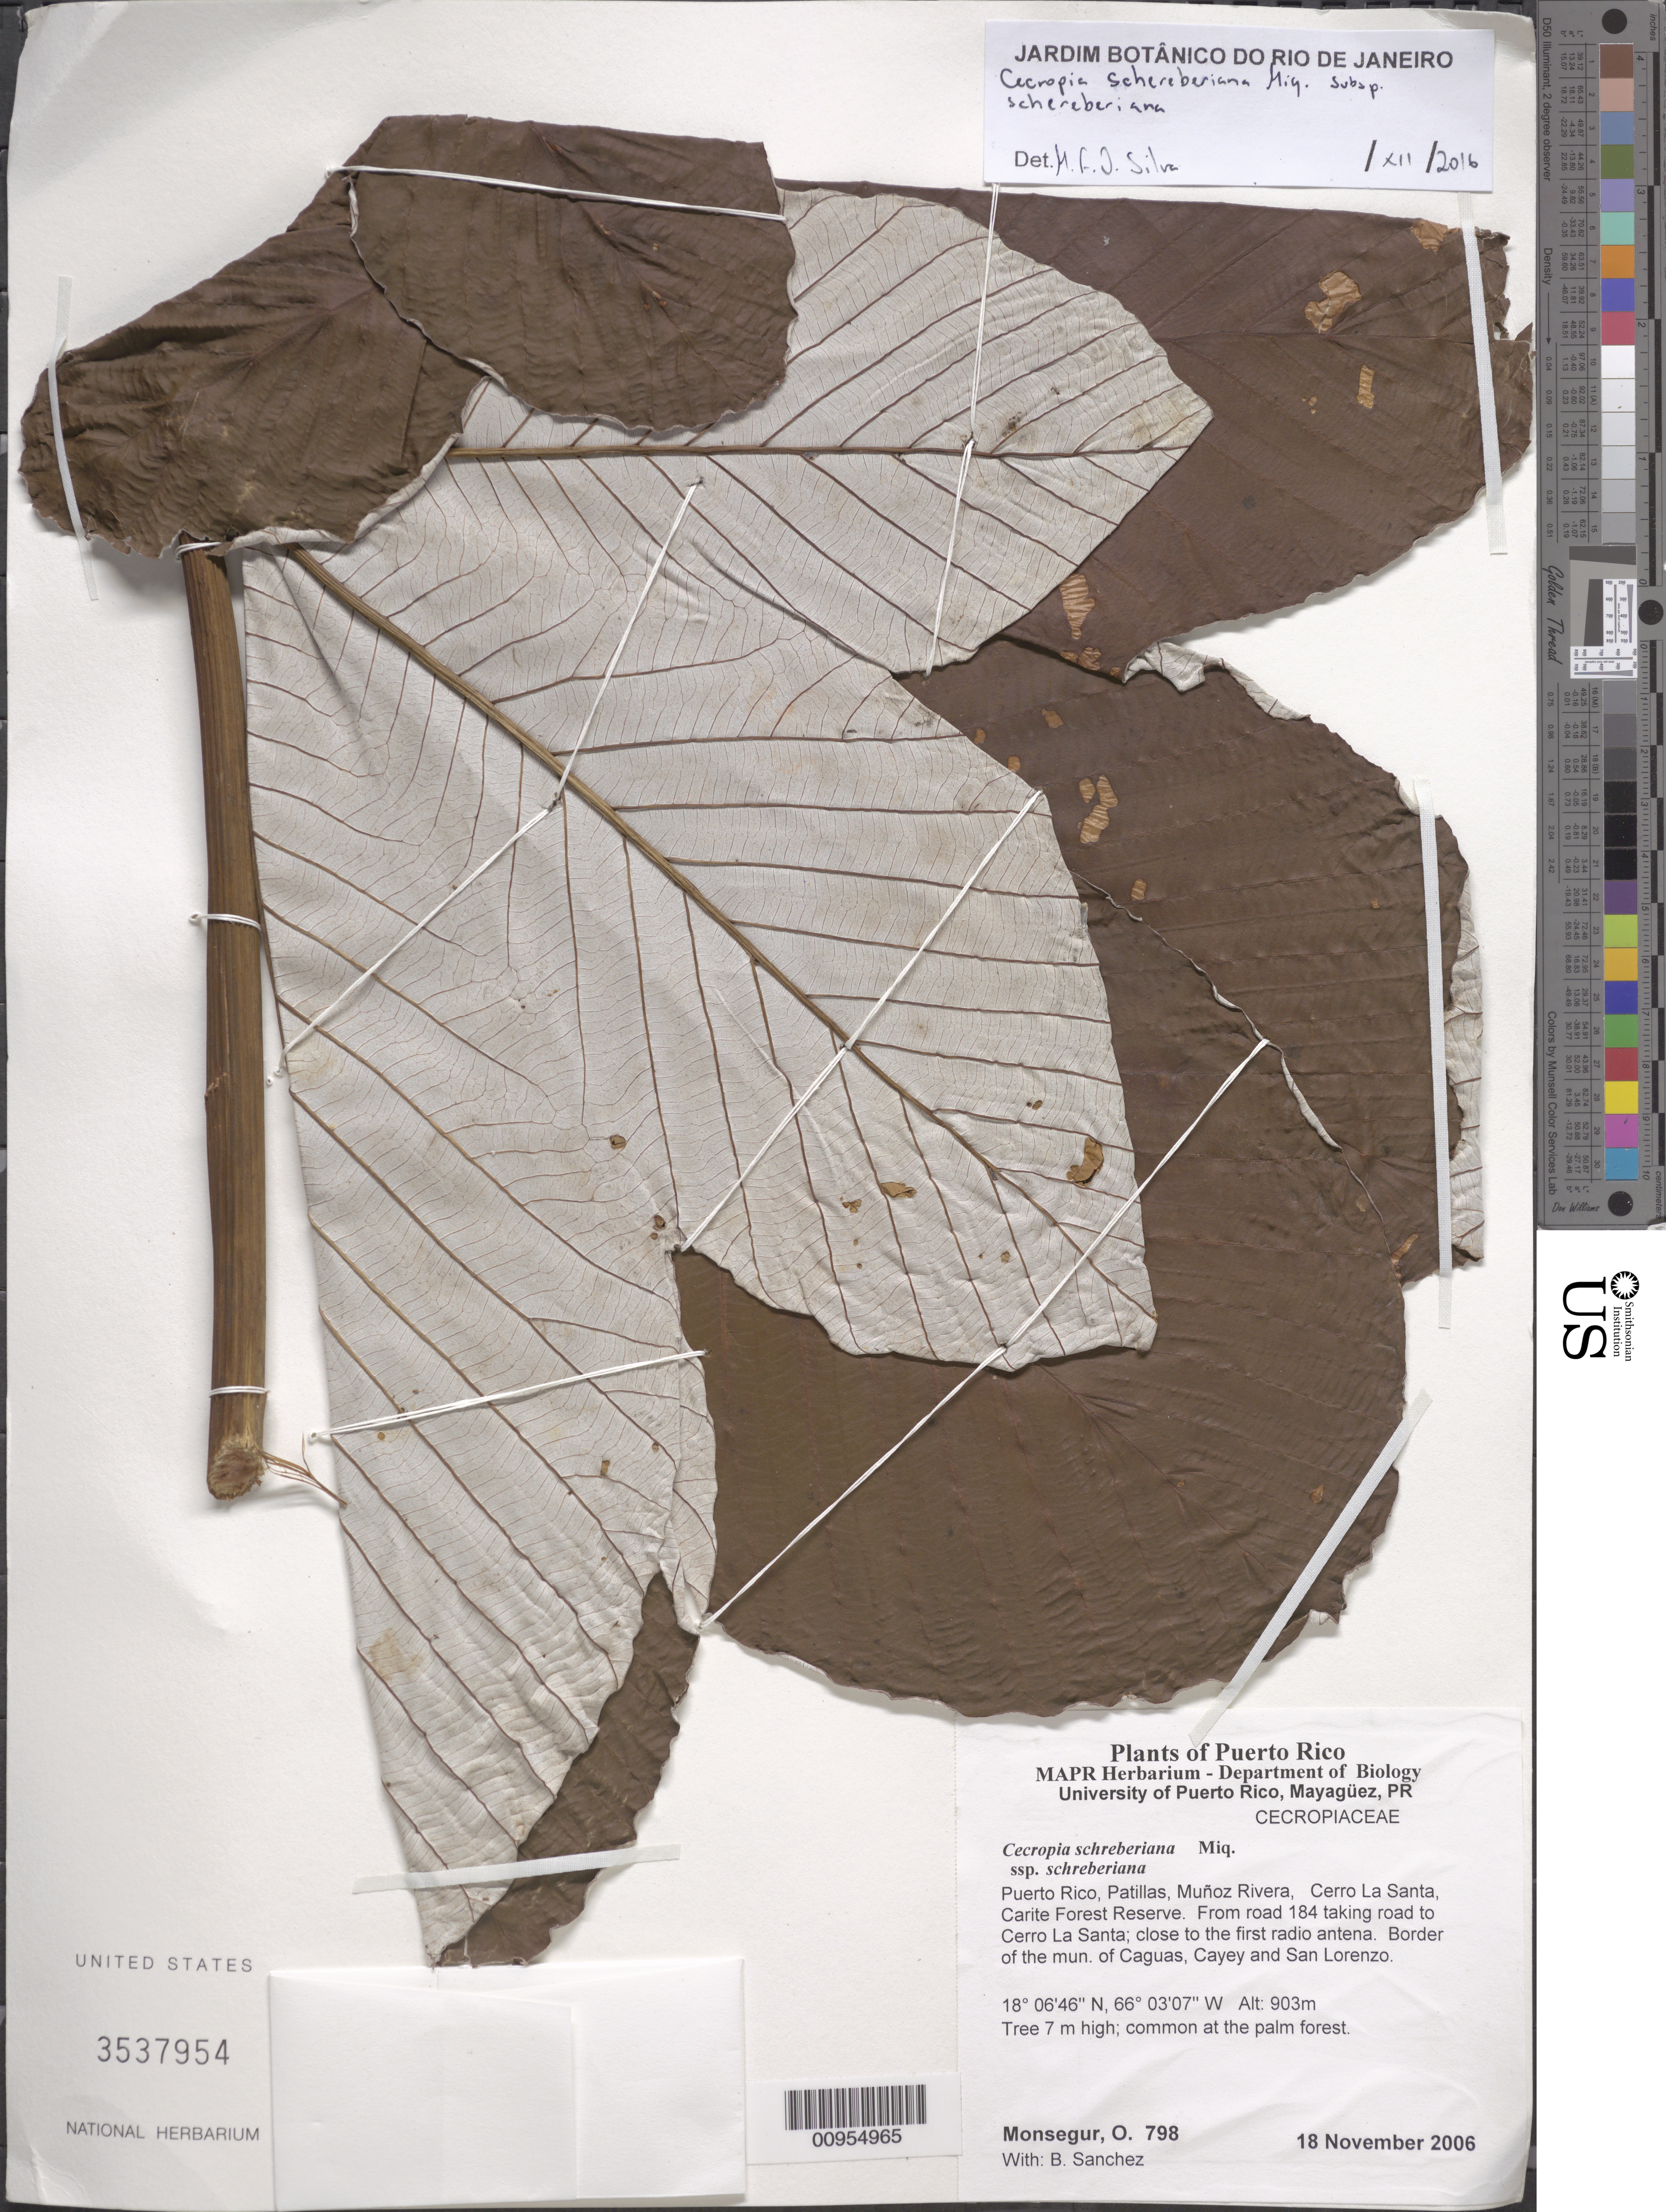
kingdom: Plantae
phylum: Tracheophyta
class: Magnoliopsida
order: Rosales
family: Urticaceae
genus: Cecropia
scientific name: Cecropia schreberiana subsp. schreberiana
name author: Miq.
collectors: O. Monsegur & B. Sánchez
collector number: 798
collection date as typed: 18 Nov 2006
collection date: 2006-11-18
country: Puerto Rico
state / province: Patillas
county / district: Muñoz Rivera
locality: Carite Forest Reserve. Cerro La Santa, Carite Forest Reserve. From road 184 taking road to Cerro La Santa; close to the first radio antena. Border of the mun. of Caguas, Cayey and Sa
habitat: Common at the palm forest.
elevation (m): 903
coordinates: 18.06461, 66.0307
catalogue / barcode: US 3537954